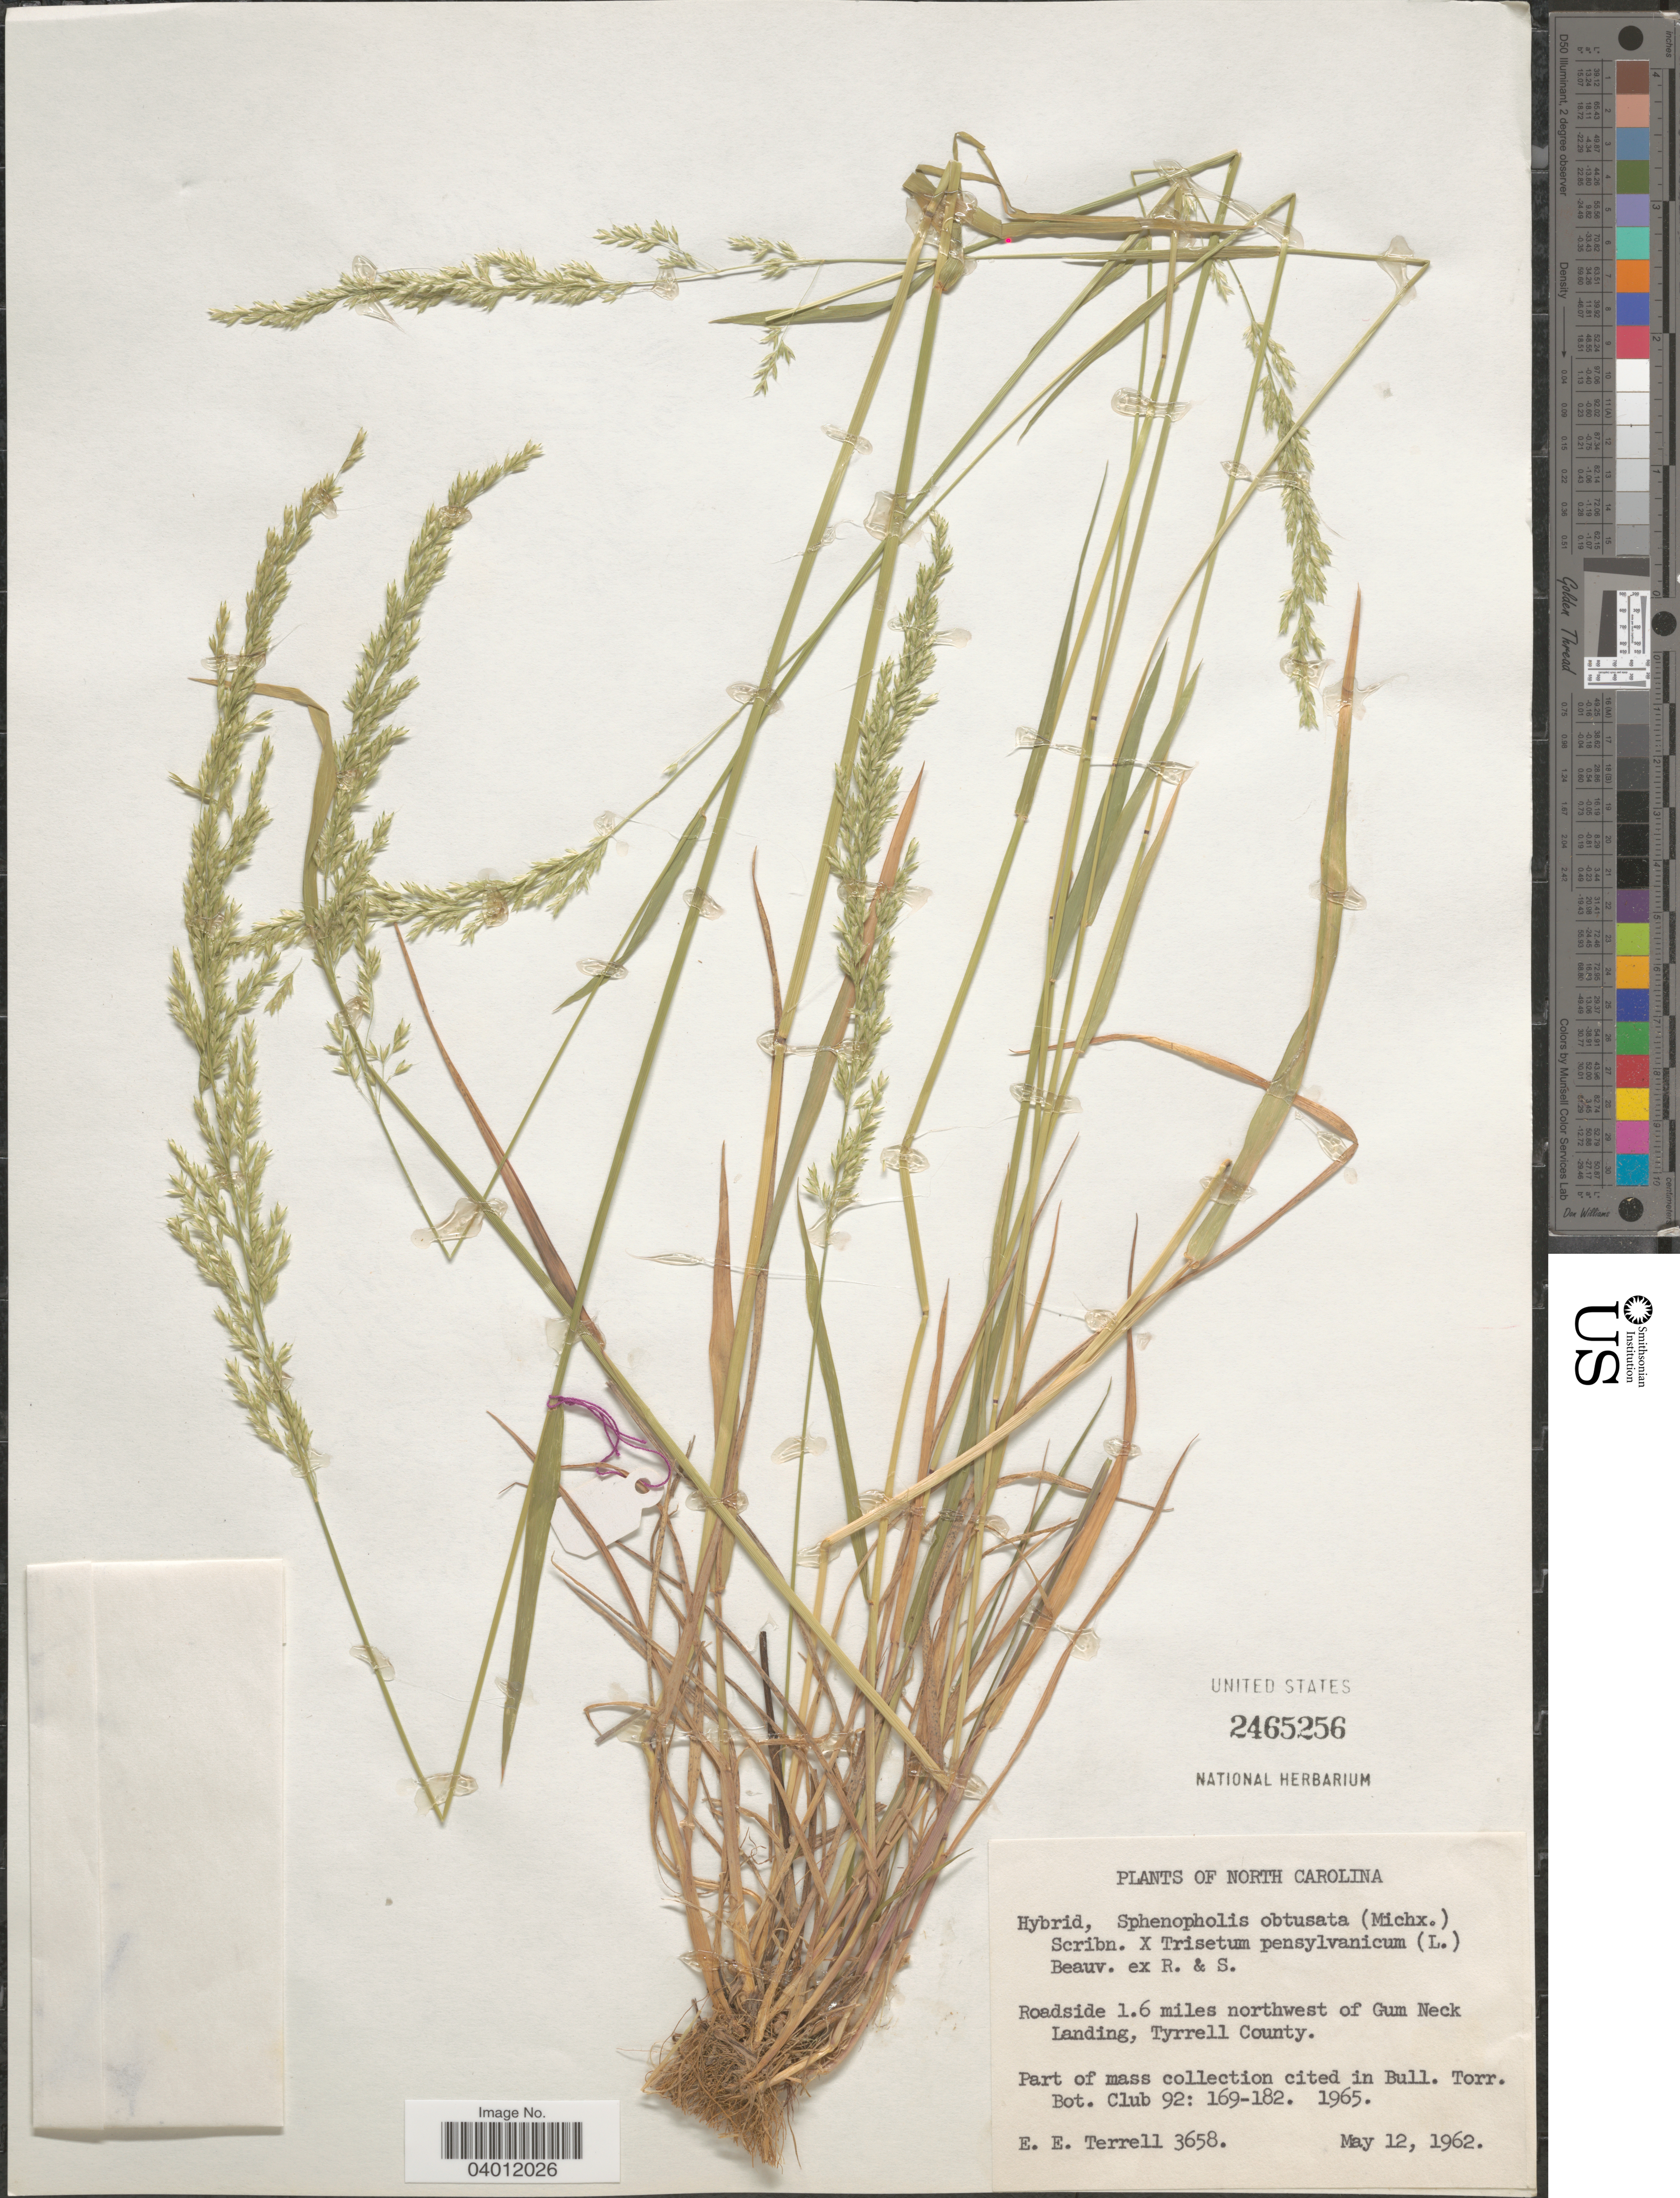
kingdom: Plantae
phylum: Tracheophyta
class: Liliopsida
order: Poales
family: Poaceae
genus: Sphenopholis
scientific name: Sphenopholis obtusata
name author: (Michx.) Scribn.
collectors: E. E. Terrell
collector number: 3658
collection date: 1962-05-12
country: United States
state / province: North Carolina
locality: Roadside 1.6 miles northwest of Gum Neck Landing, Tyrrell County.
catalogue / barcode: US 2465256